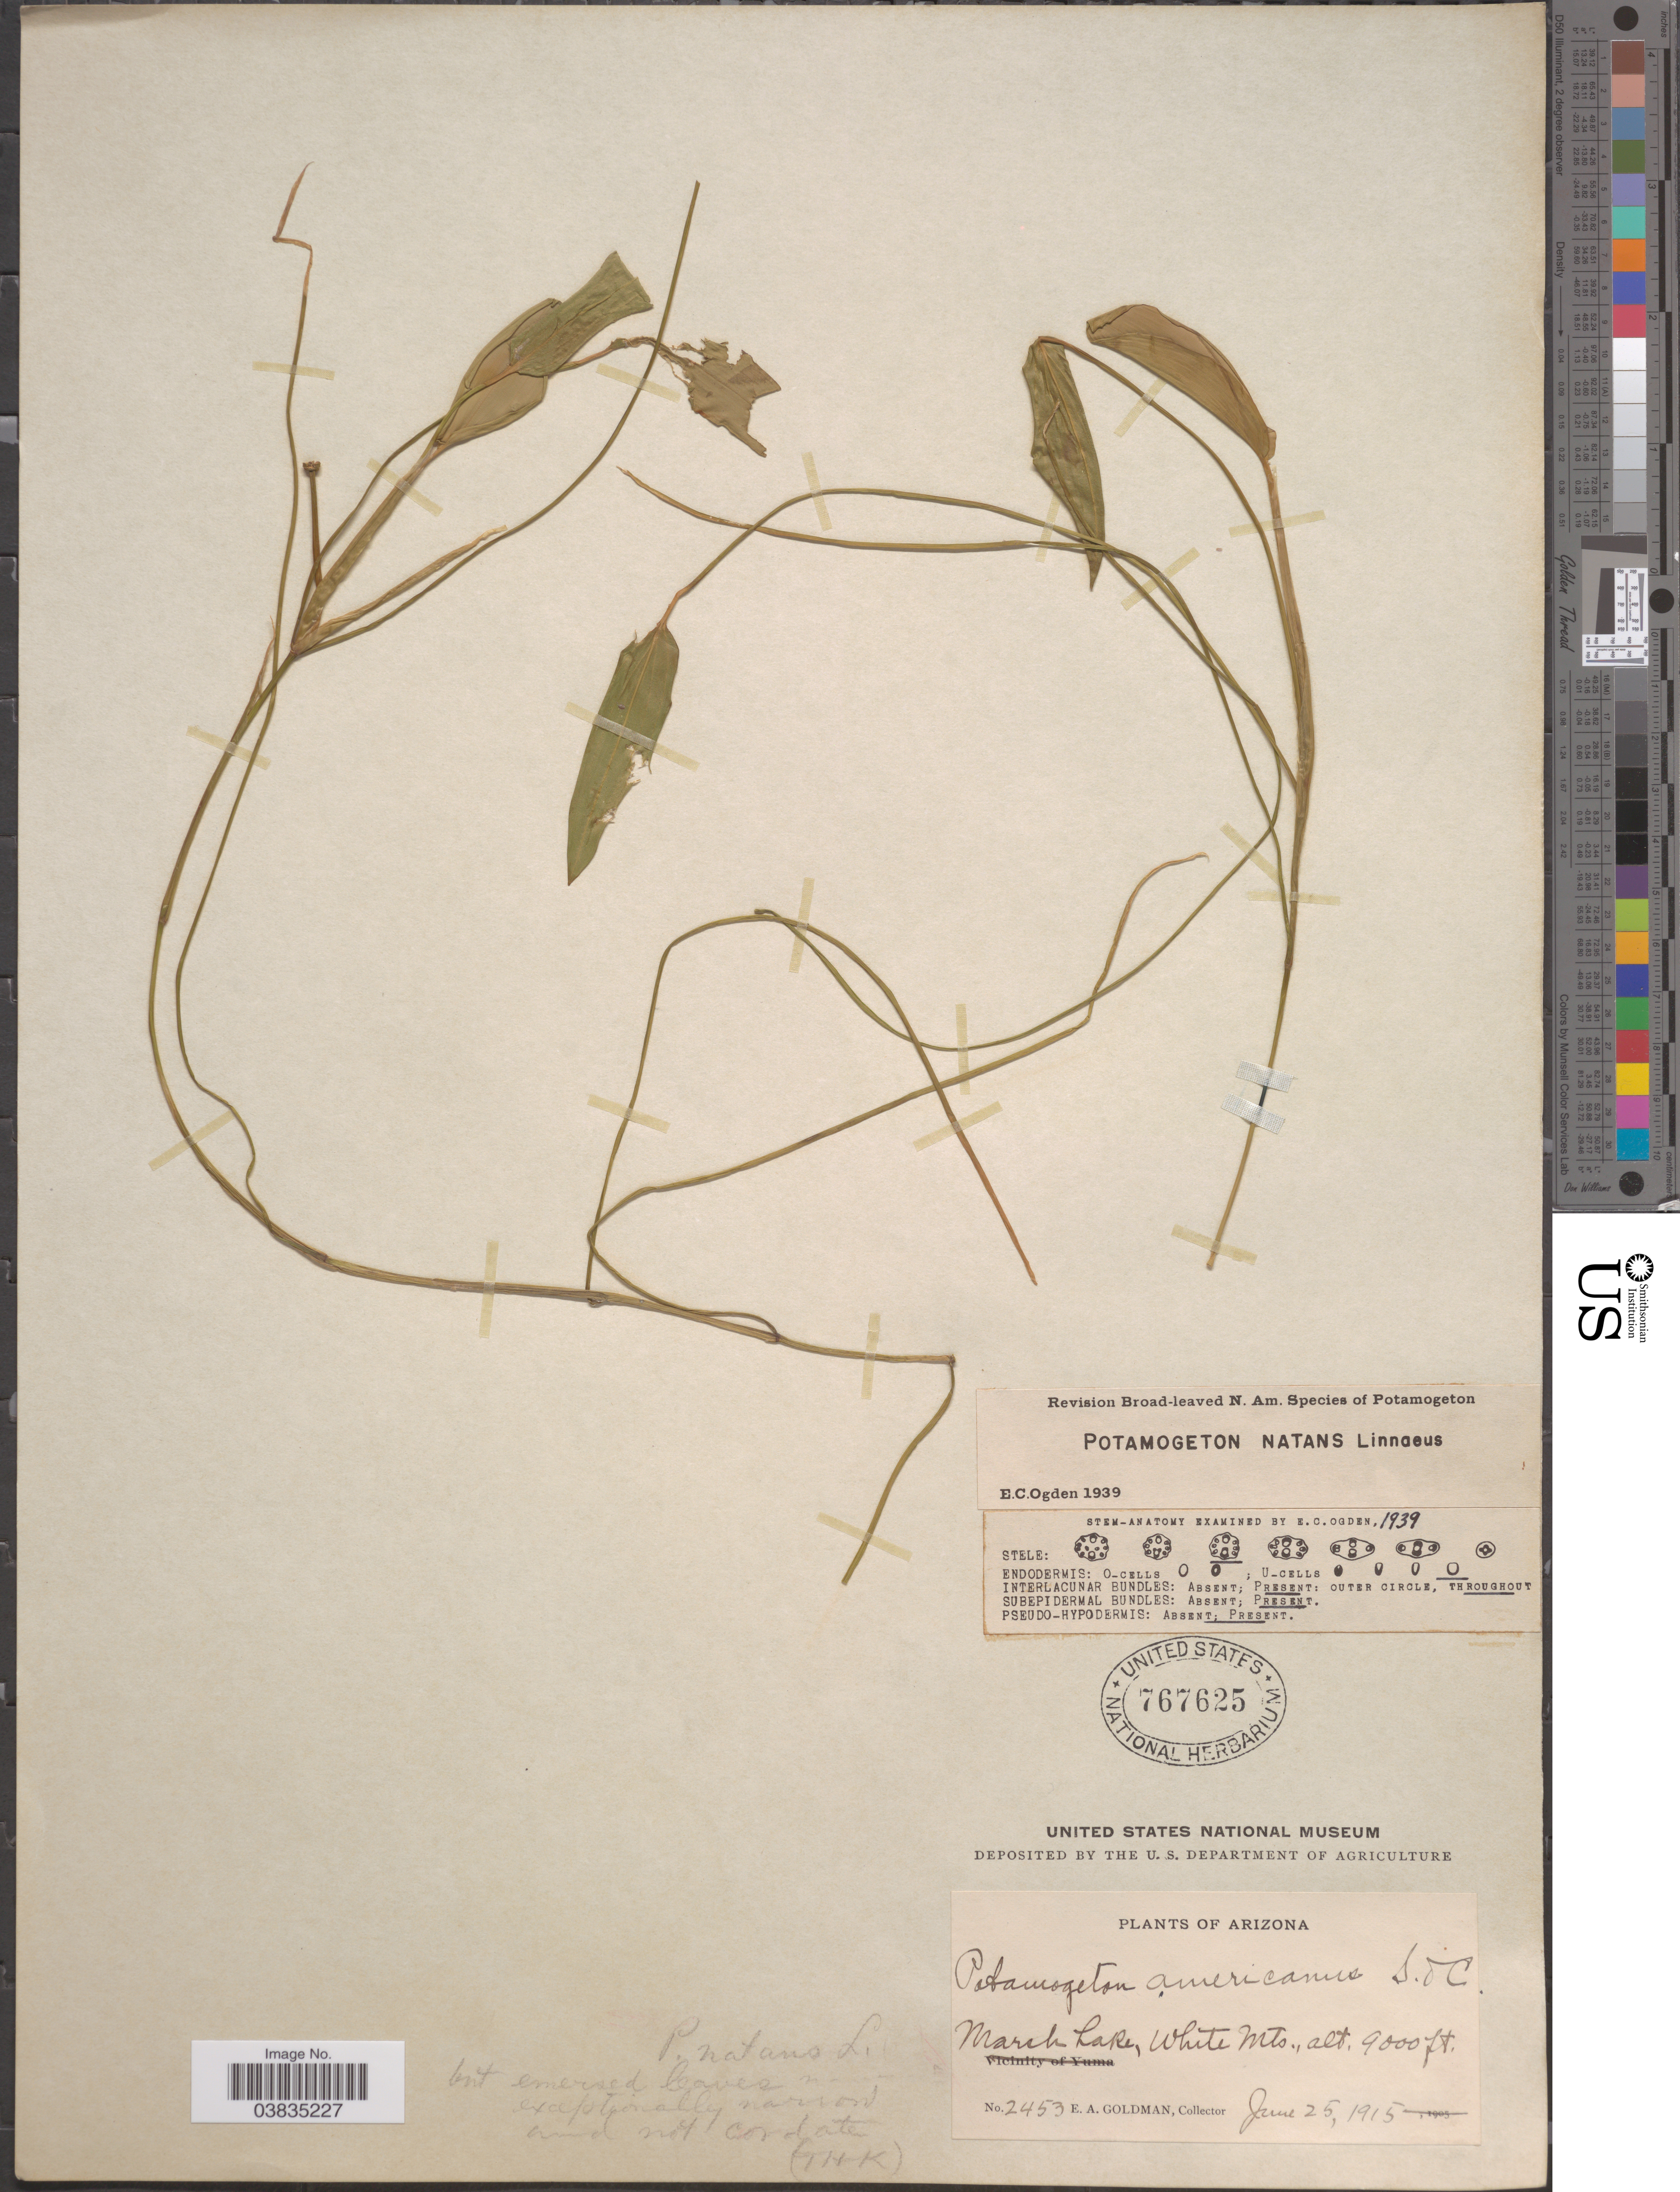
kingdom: Plantae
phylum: Tracheophyta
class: Liliopsida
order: Alismatales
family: Potamogetonaceae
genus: Potamogeton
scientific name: Potamogeton natans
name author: L.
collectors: E. A. Goldman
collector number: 2453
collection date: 1915-06-25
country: United States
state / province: Arizona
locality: Marsh Lake, White Mts.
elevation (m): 2743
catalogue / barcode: US 767625